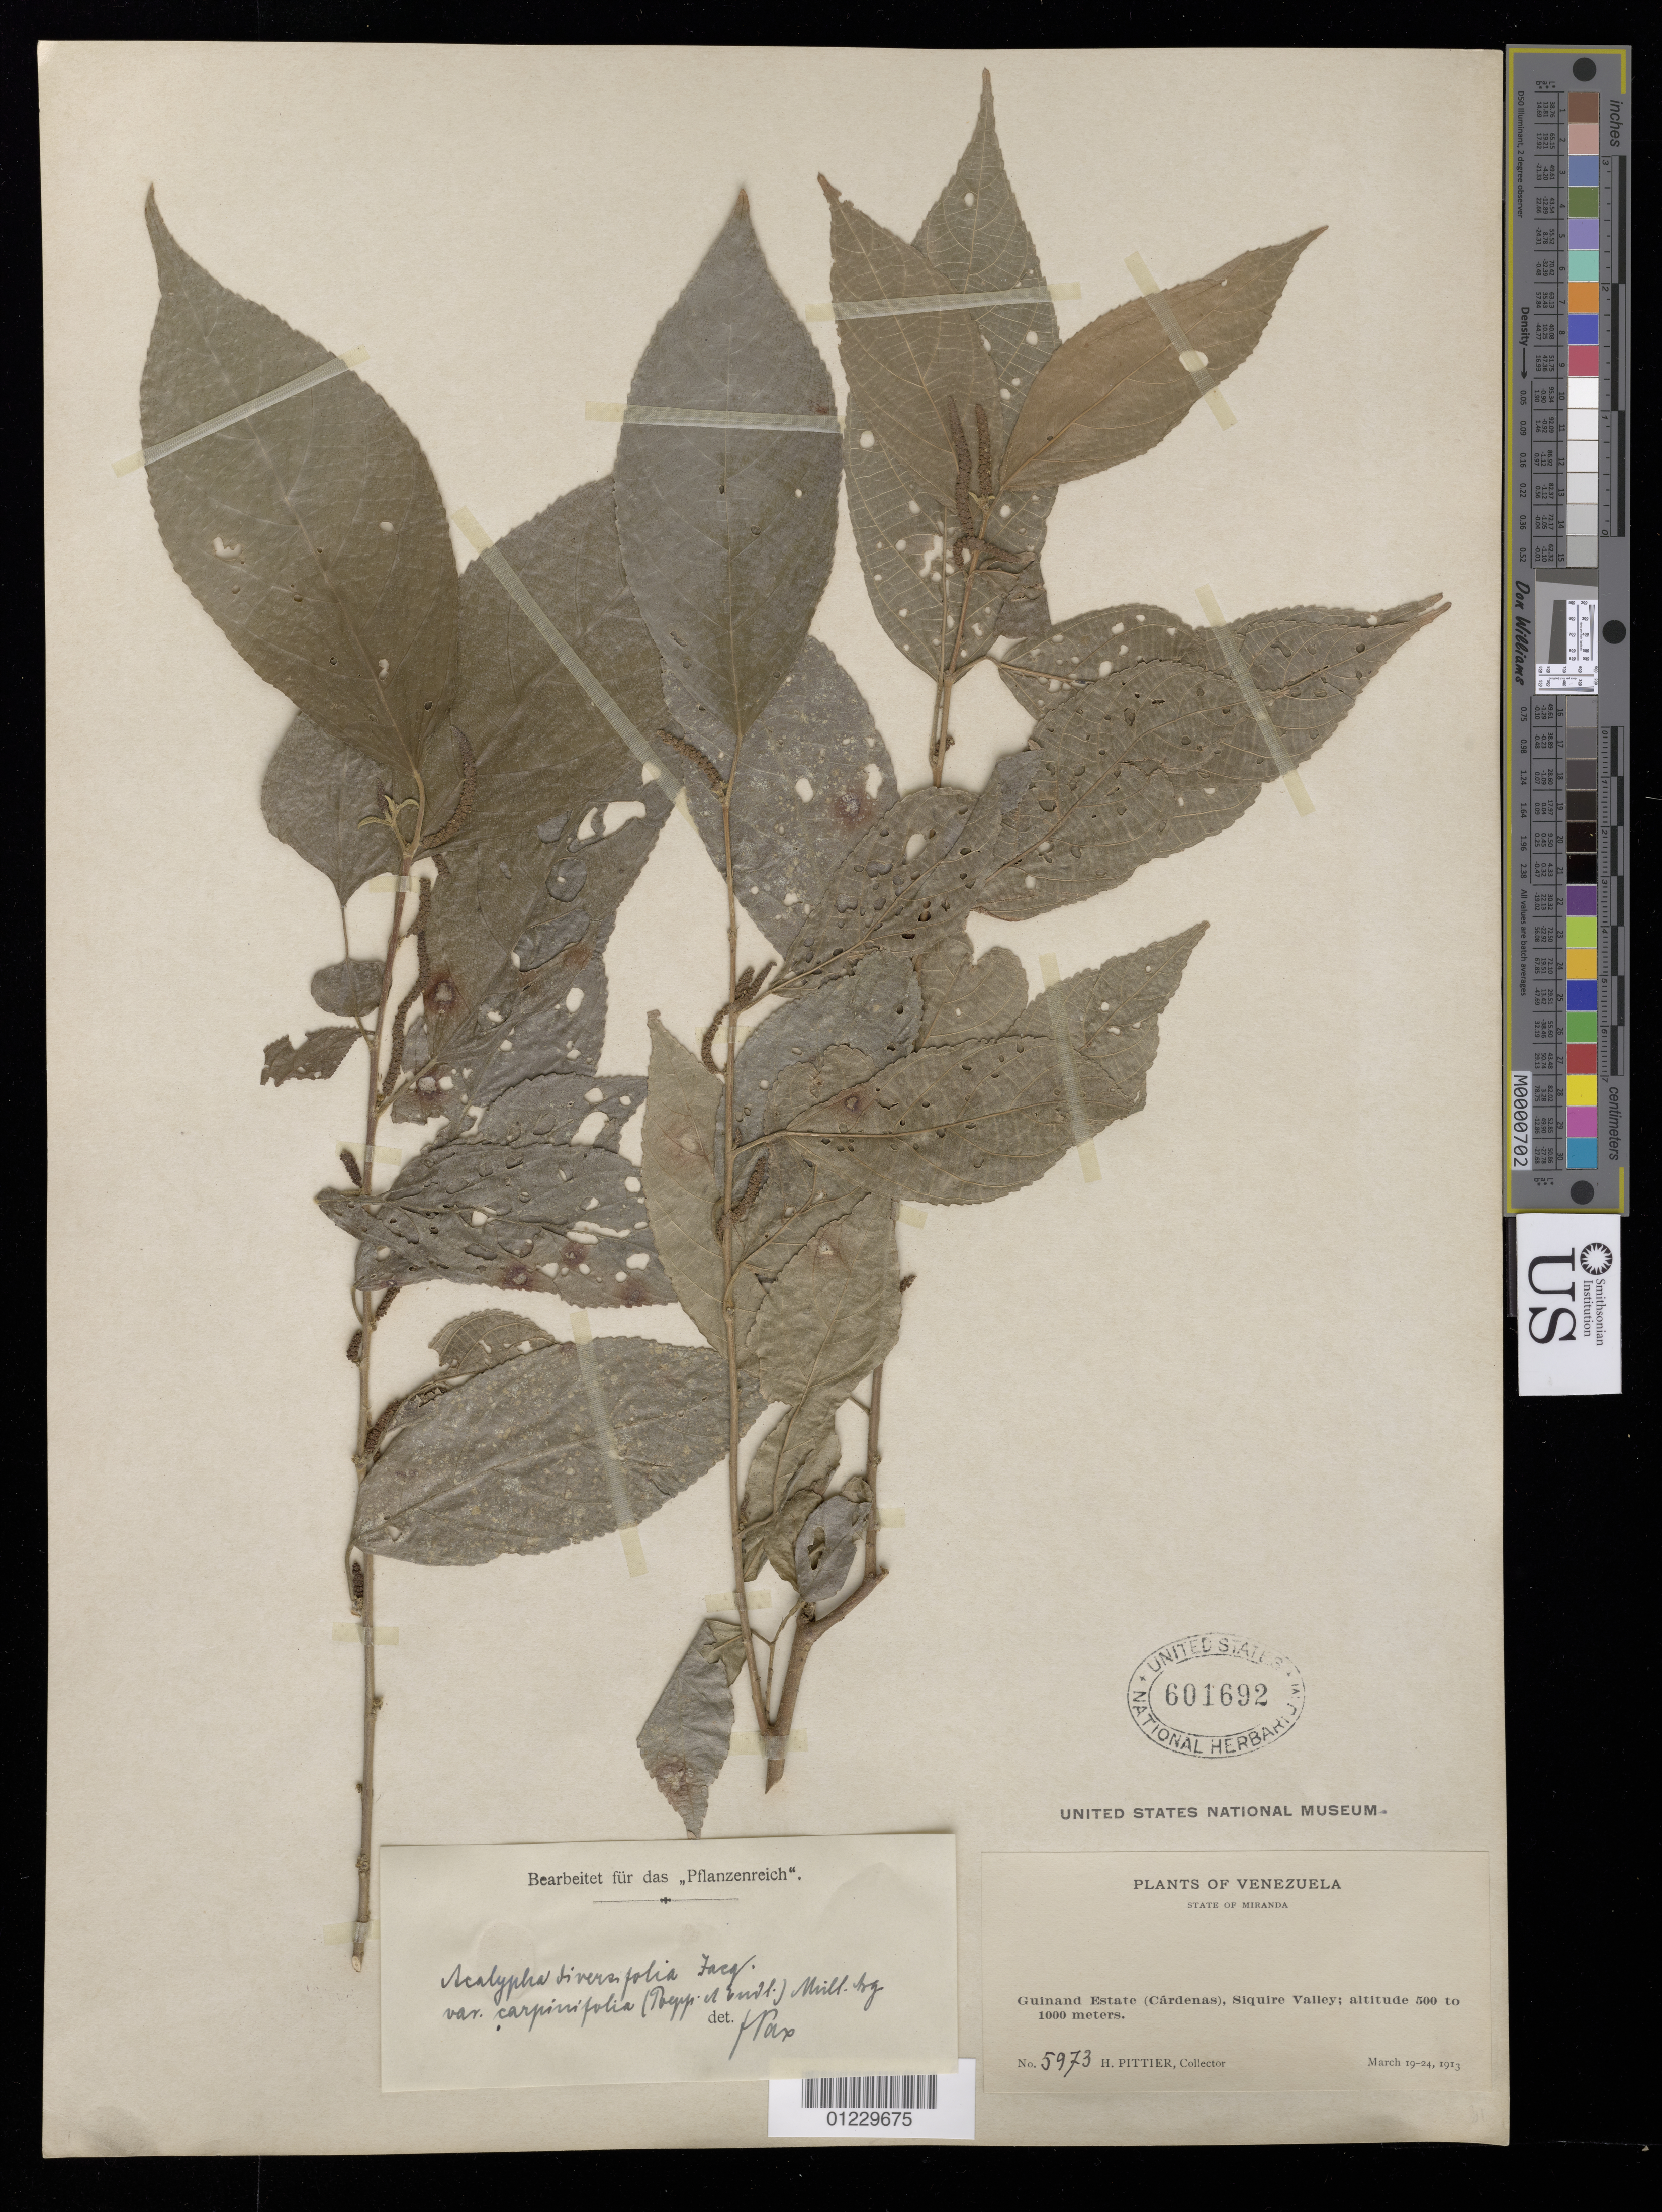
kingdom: Plantae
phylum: Tracheophyta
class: Magnoliopsida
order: Malpighiales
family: Euphorbiaceae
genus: Acalypha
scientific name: Acalypha diversifolia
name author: Jacq.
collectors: H. F. Pittier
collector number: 5973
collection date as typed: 19-24 Mar 1913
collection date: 1913-03-19/1913-03-24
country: Venezuela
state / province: Miranda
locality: Guinand Estate (Cardenas), Sequire Valley.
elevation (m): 500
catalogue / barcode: US 601692